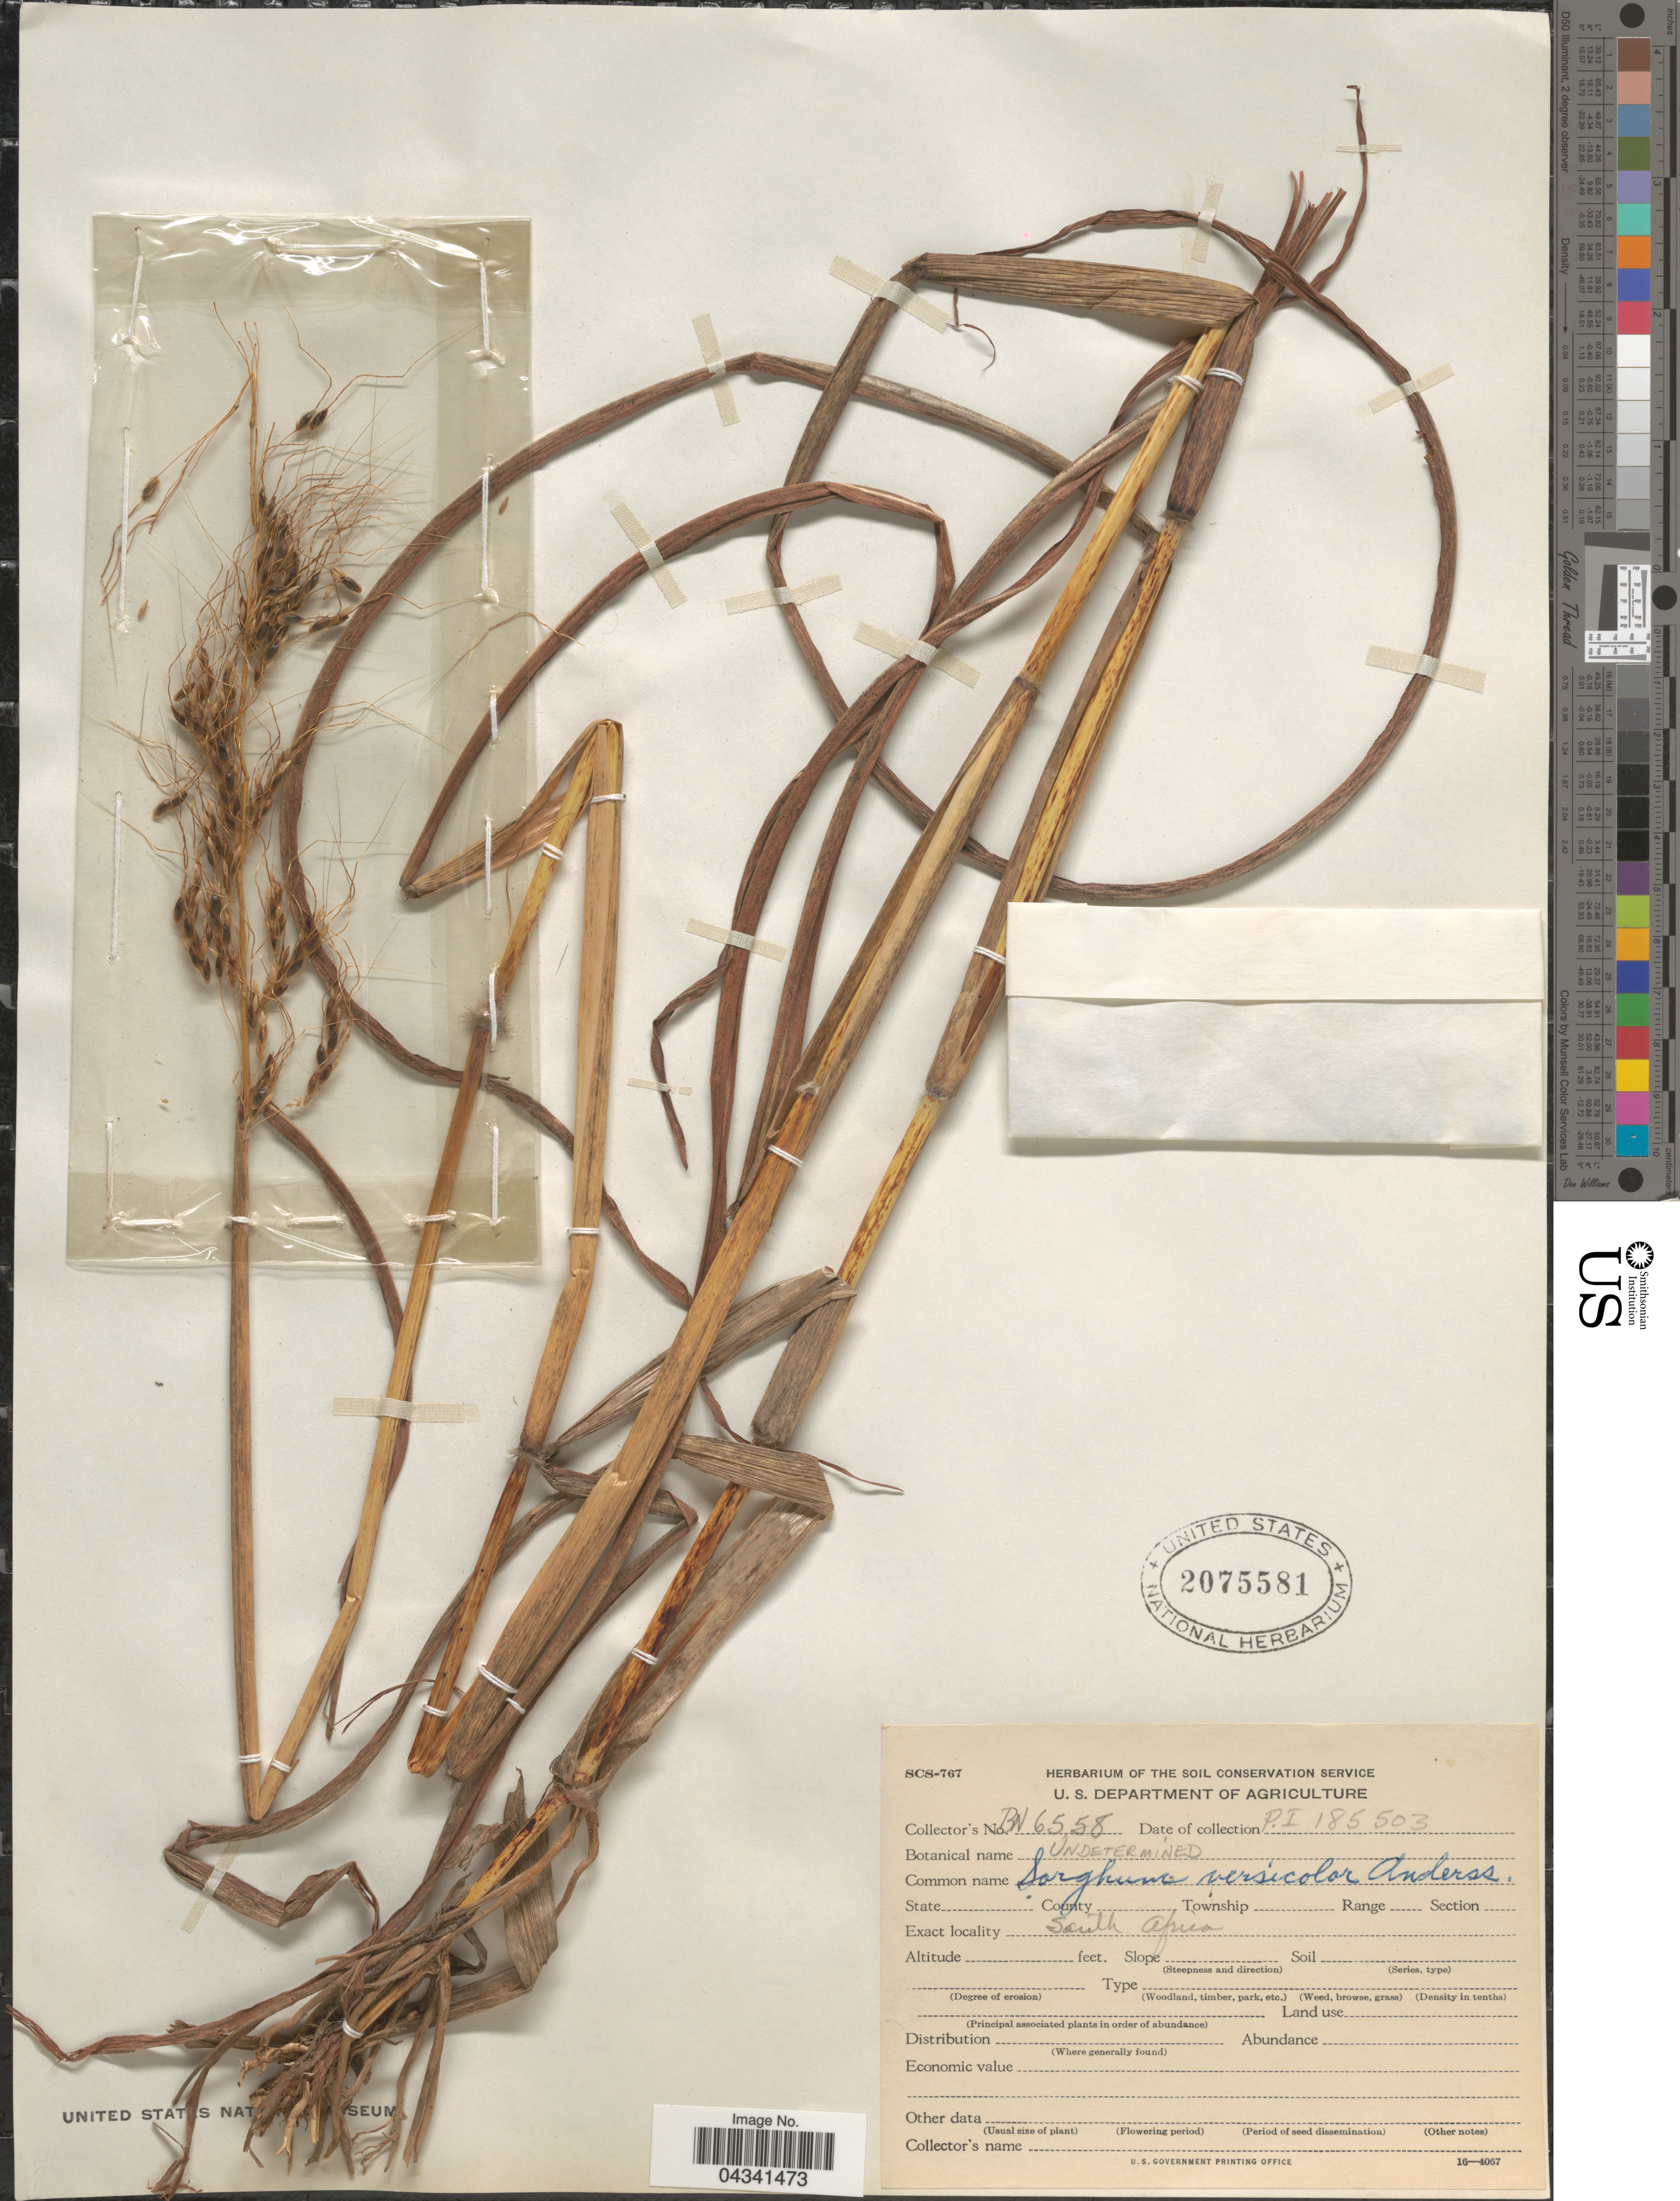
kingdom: Plantae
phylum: Tracheophyta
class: Liliopsida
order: Poales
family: Poaceae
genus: Sorghum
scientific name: Sorghum versicolor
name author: Andersson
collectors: Herbarium of the Soil Conservation Service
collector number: BN6558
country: South Africa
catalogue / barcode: US 2075581